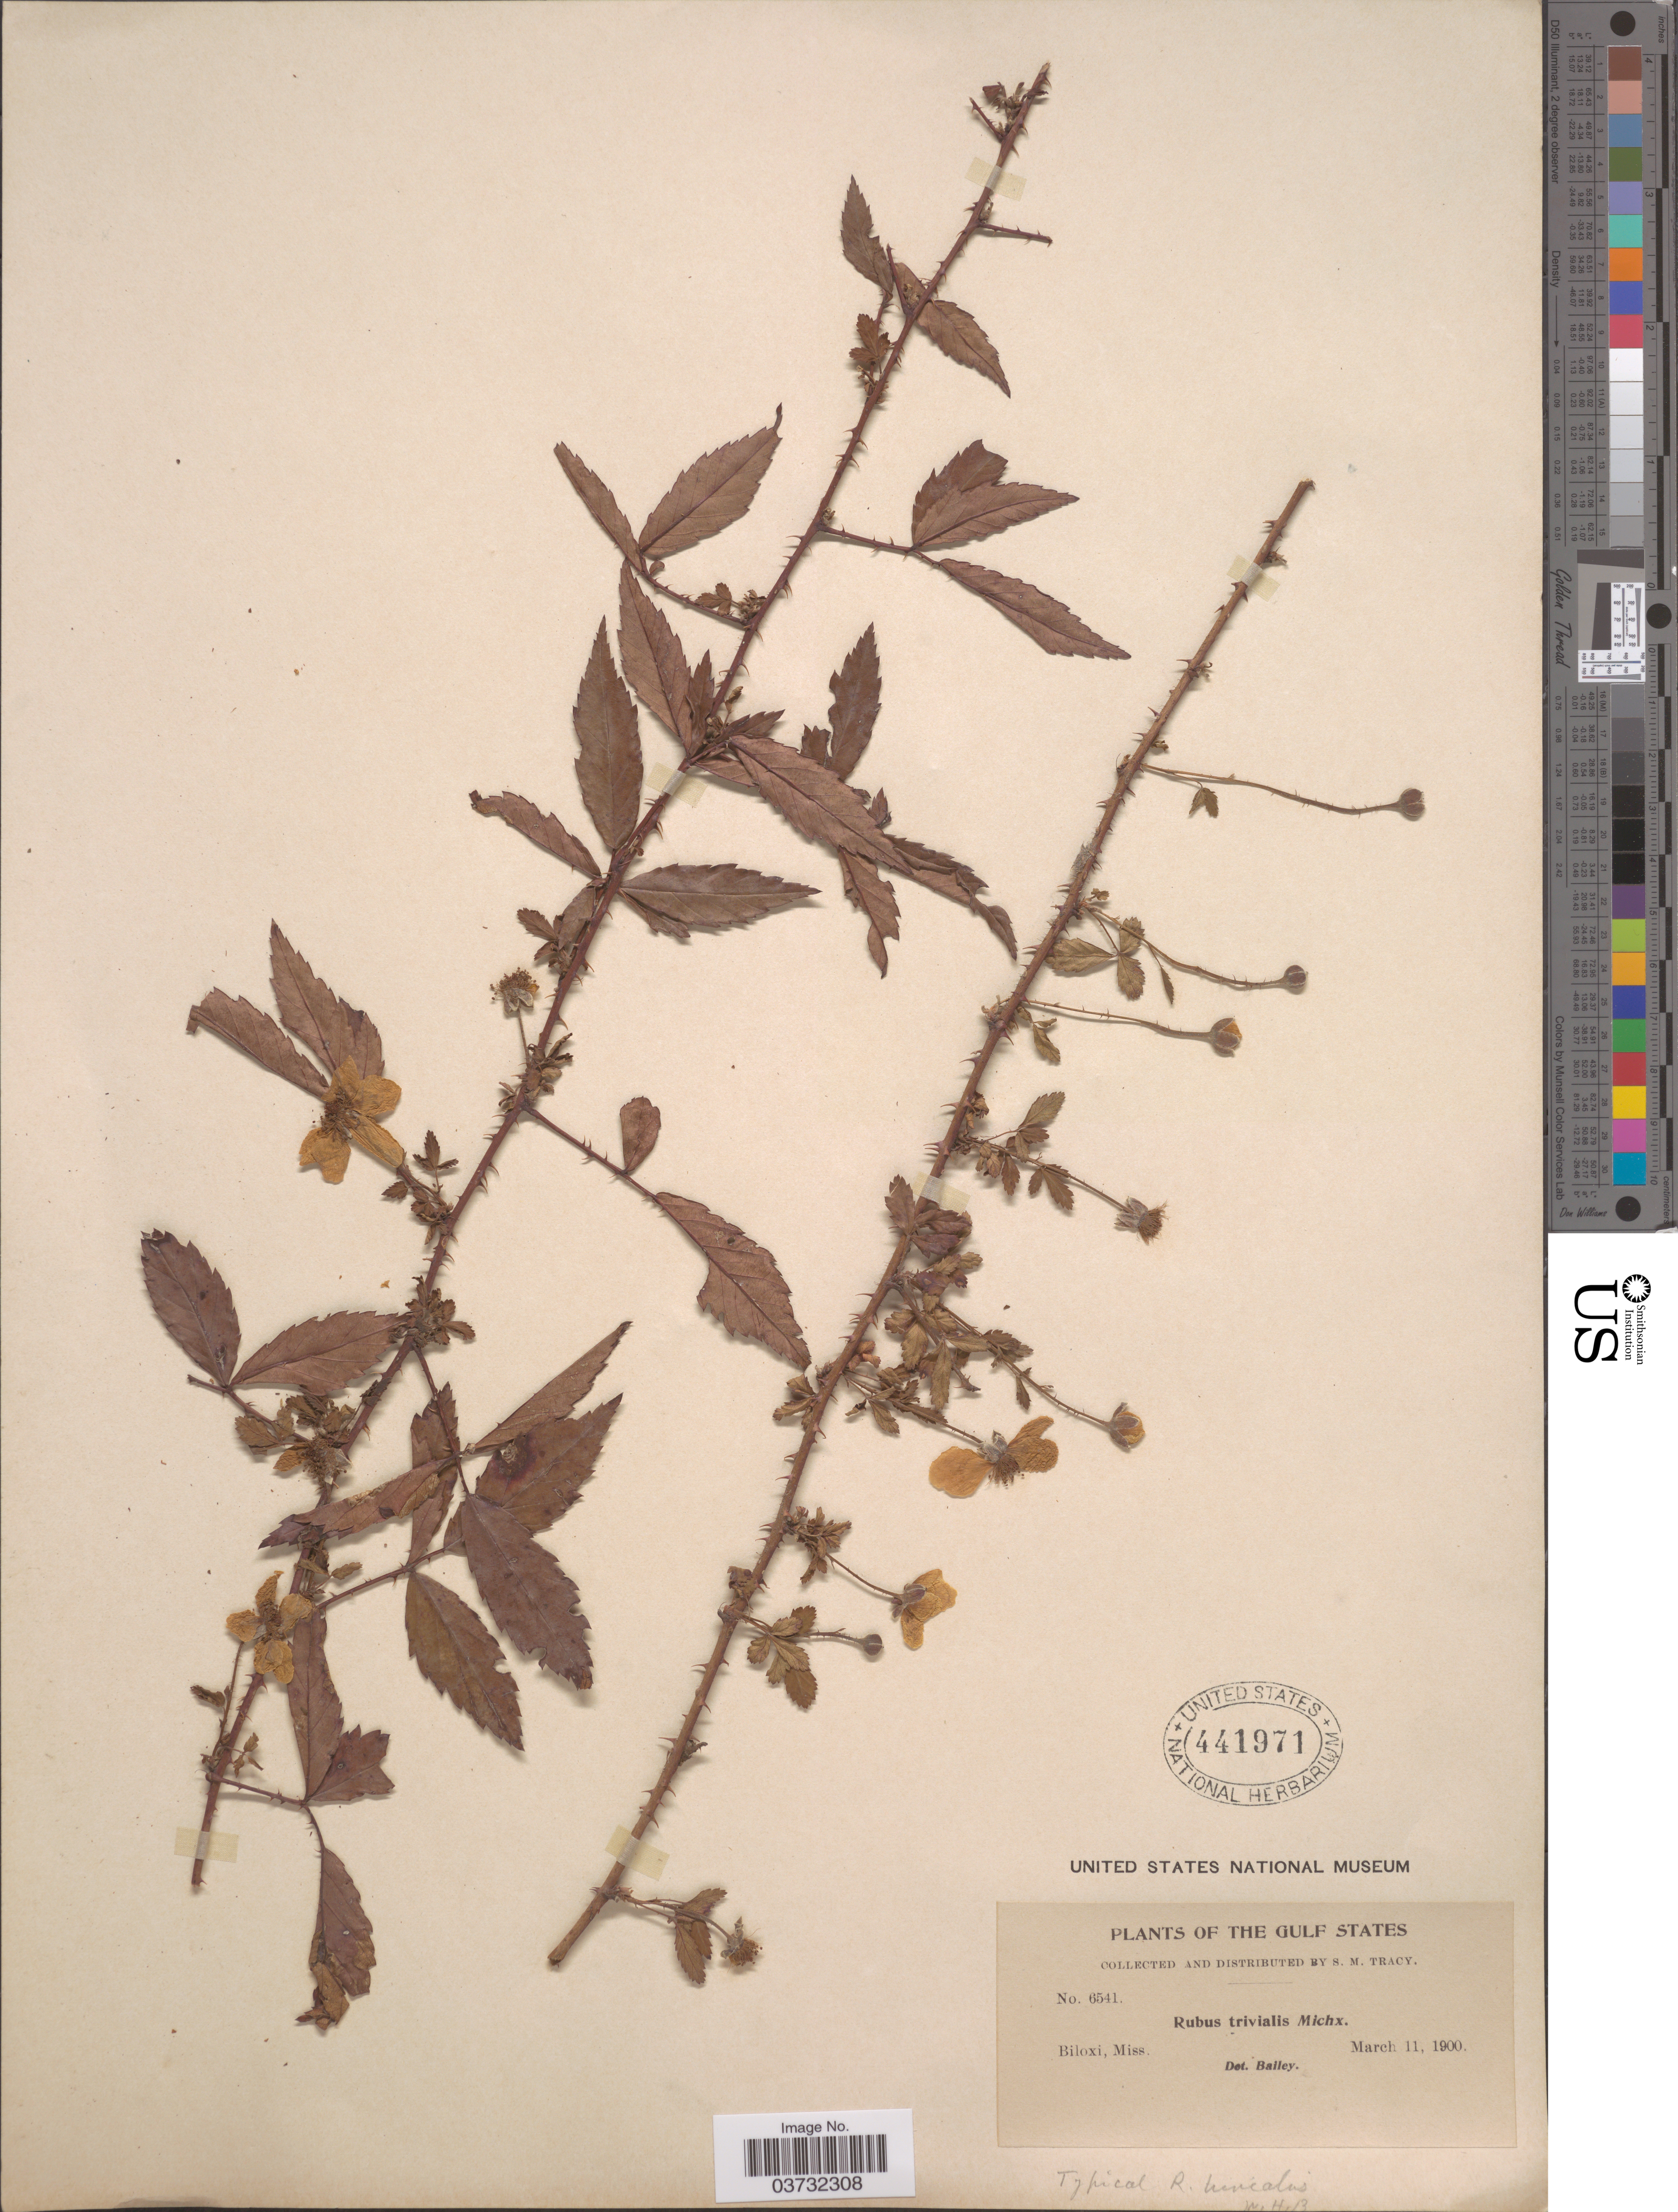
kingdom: Plantae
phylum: Tracheophyta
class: Magnoliopsida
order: Rosales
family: Rosaceae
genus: Rubus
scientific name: Rubus trivialis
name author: Michx.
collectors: S. M. Tracy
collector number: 6541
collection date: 1900-03-11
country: United States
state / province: Mississippi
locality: The Gulf States. Biloxi.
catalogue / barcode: US 441971